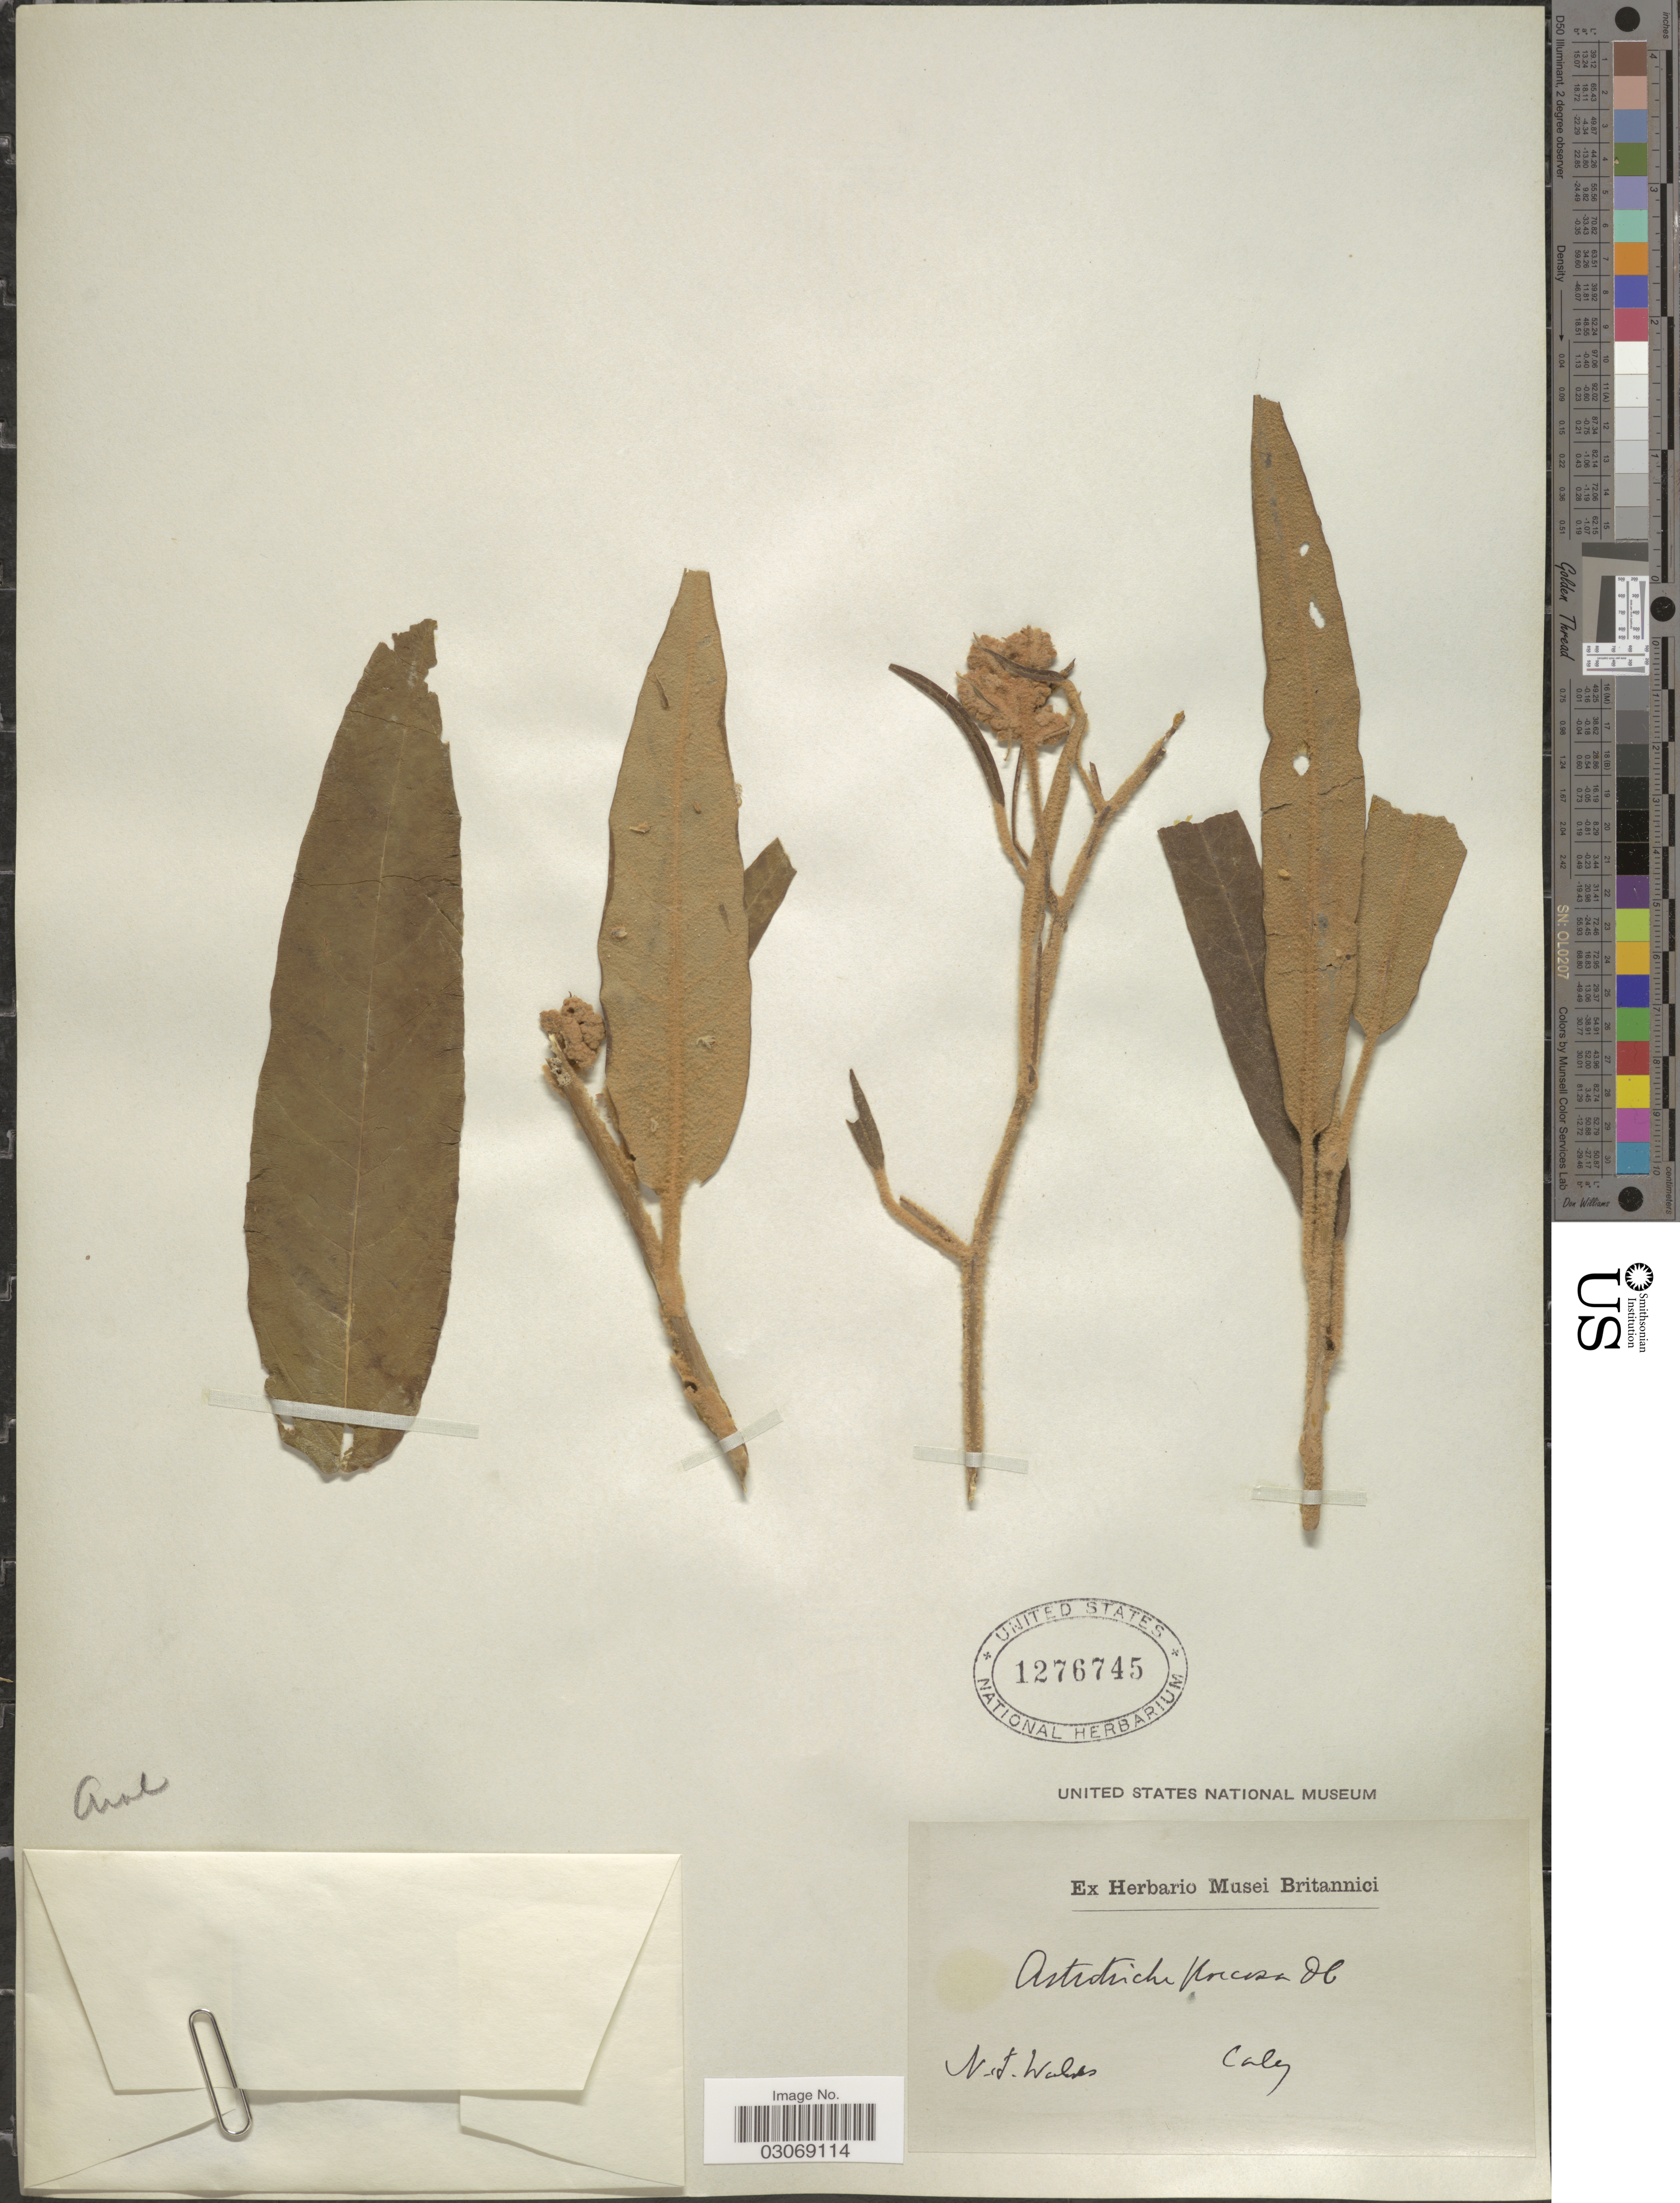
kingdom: Plantae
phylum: Tracheophyta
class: Magnoliopsida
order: Apiales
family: Araliaceae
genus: Astrotricha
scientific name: Astrotricha floccosa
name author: DC.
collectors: -. Caley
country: Australia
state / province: New South Wales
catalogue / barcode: US 1276745